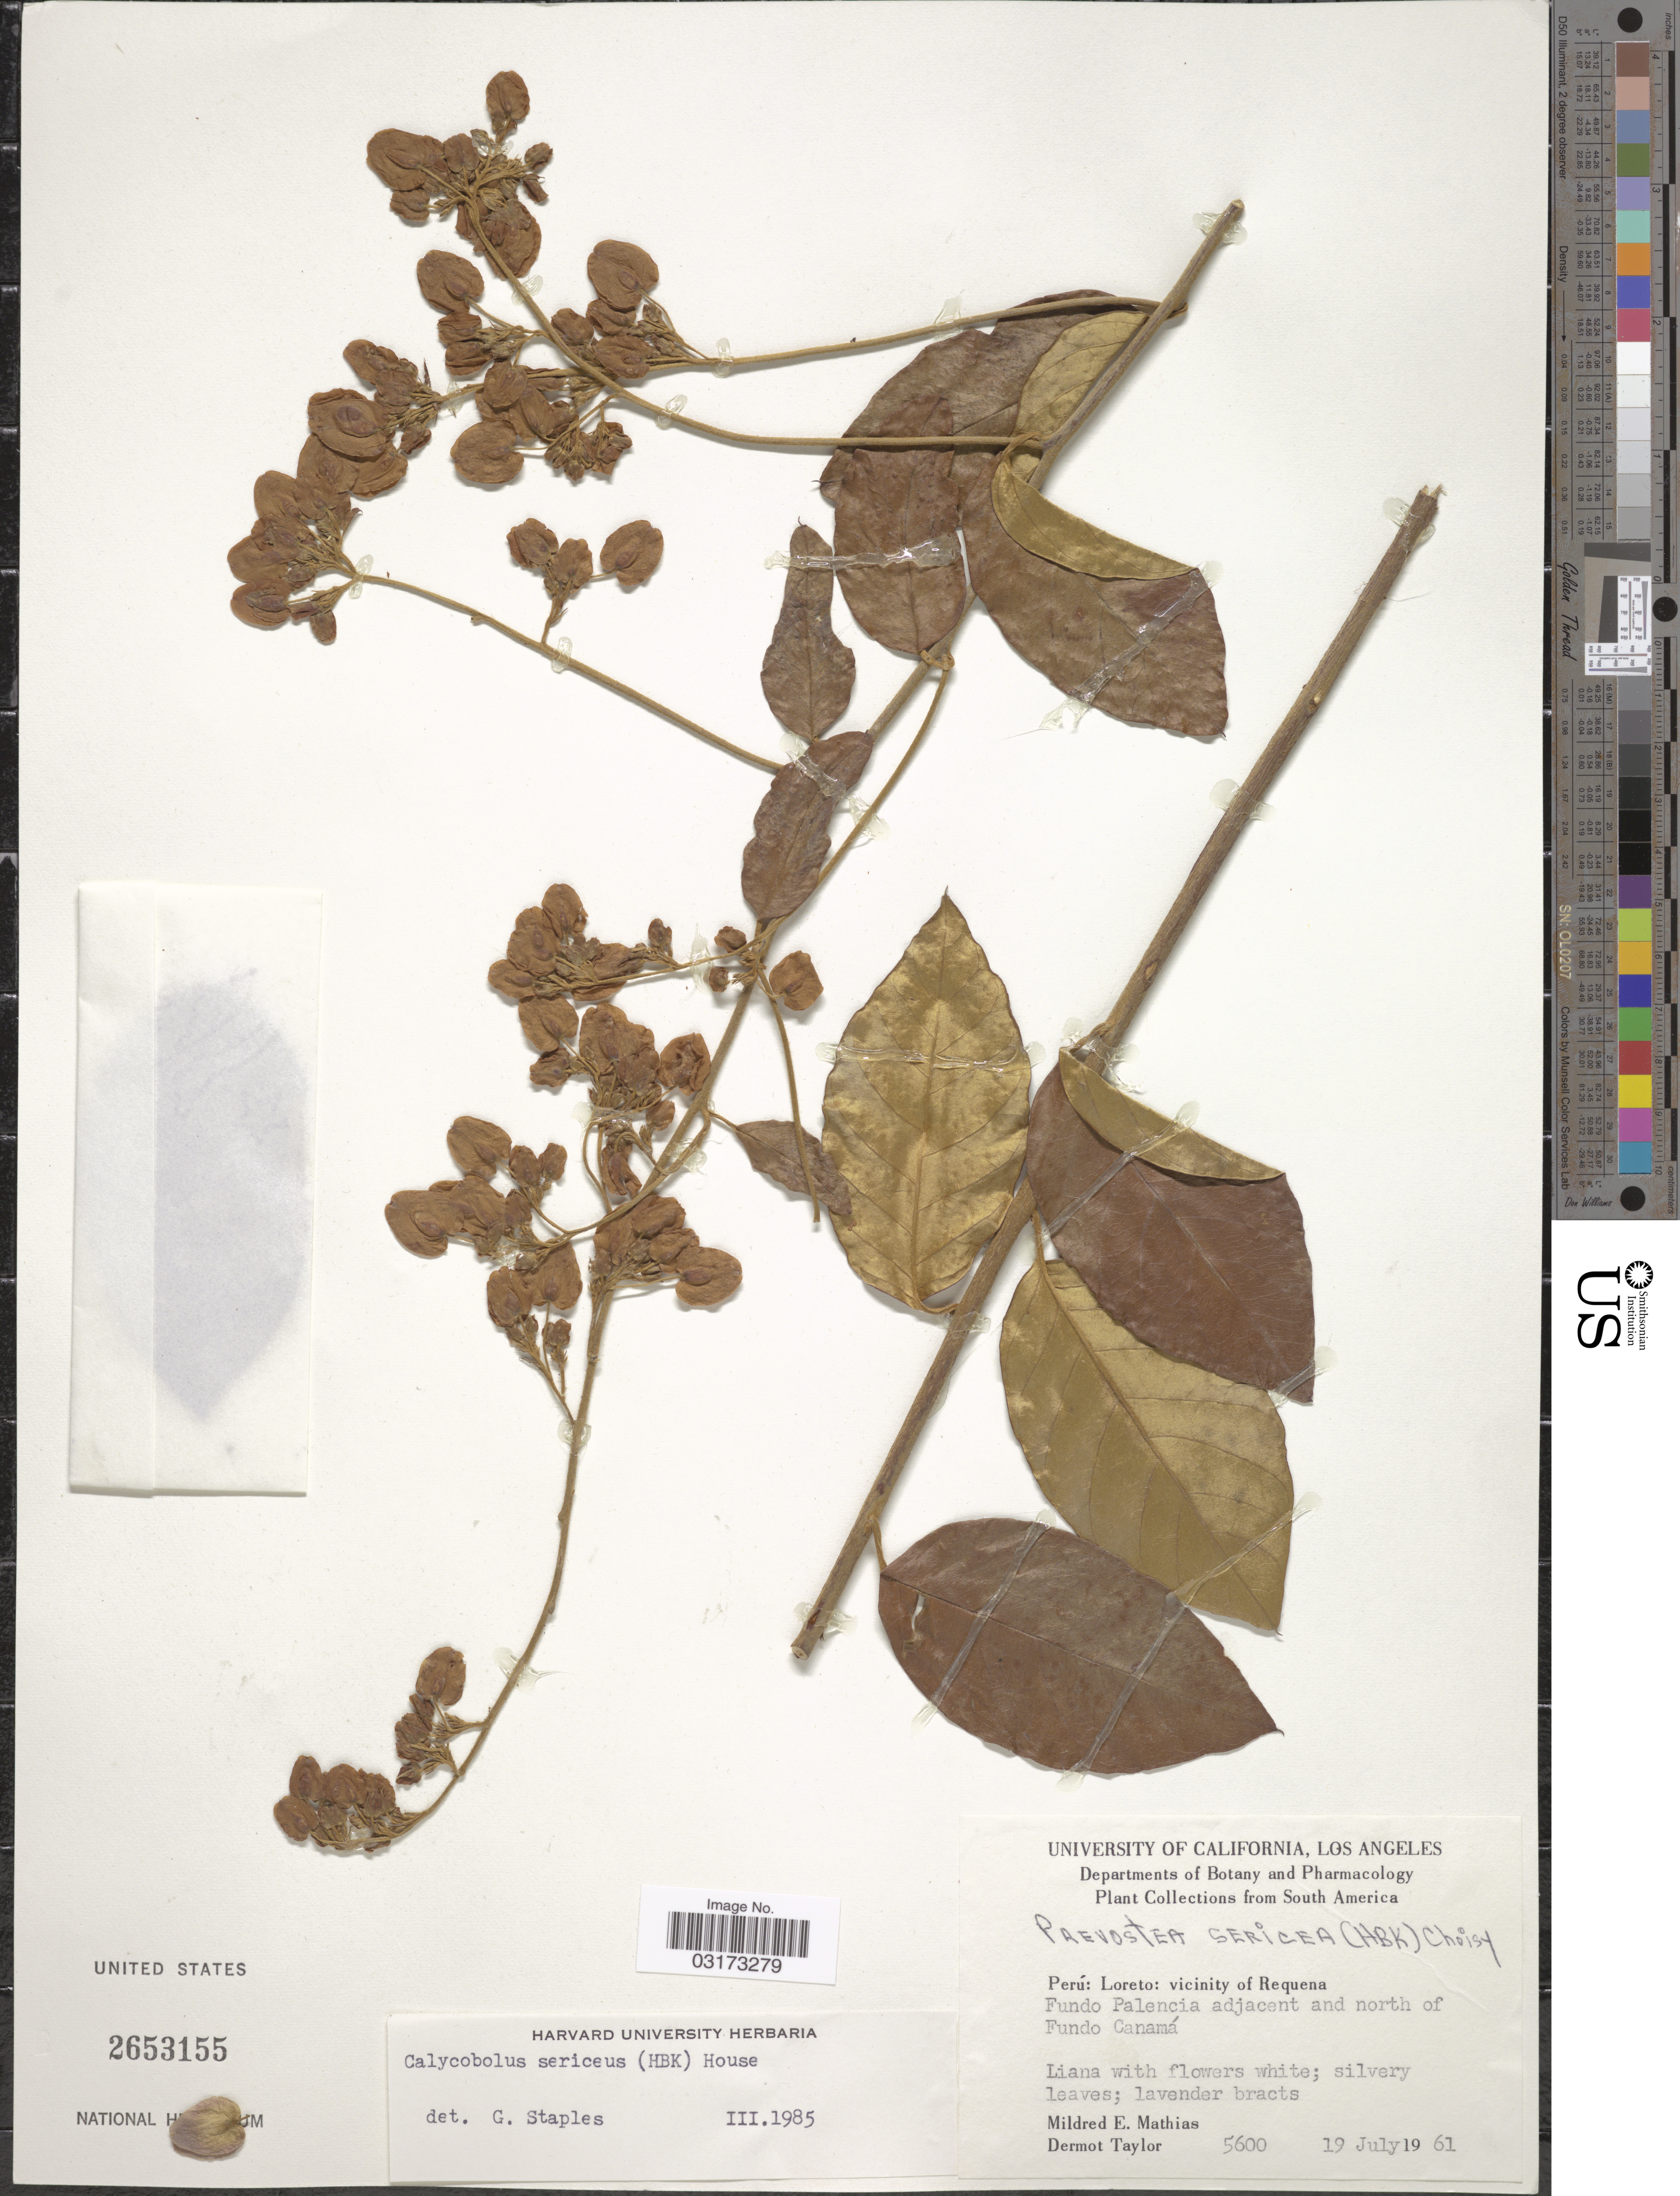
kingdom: Plantae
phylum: Tracheophyta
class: Magnoliopsida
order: Solanales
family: Convolvulaceae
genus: Calycobolus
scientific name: Calycobolus sericeus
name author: (Kunth) House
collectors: M. E. Mathias & D. Taylor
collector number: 5600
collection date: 1961-07-19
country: Peru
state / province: Loreto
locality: Vicinity of Requena. Fundo Palencia adjacent and north of Fundo Ganamá.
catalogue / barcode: US 2653155